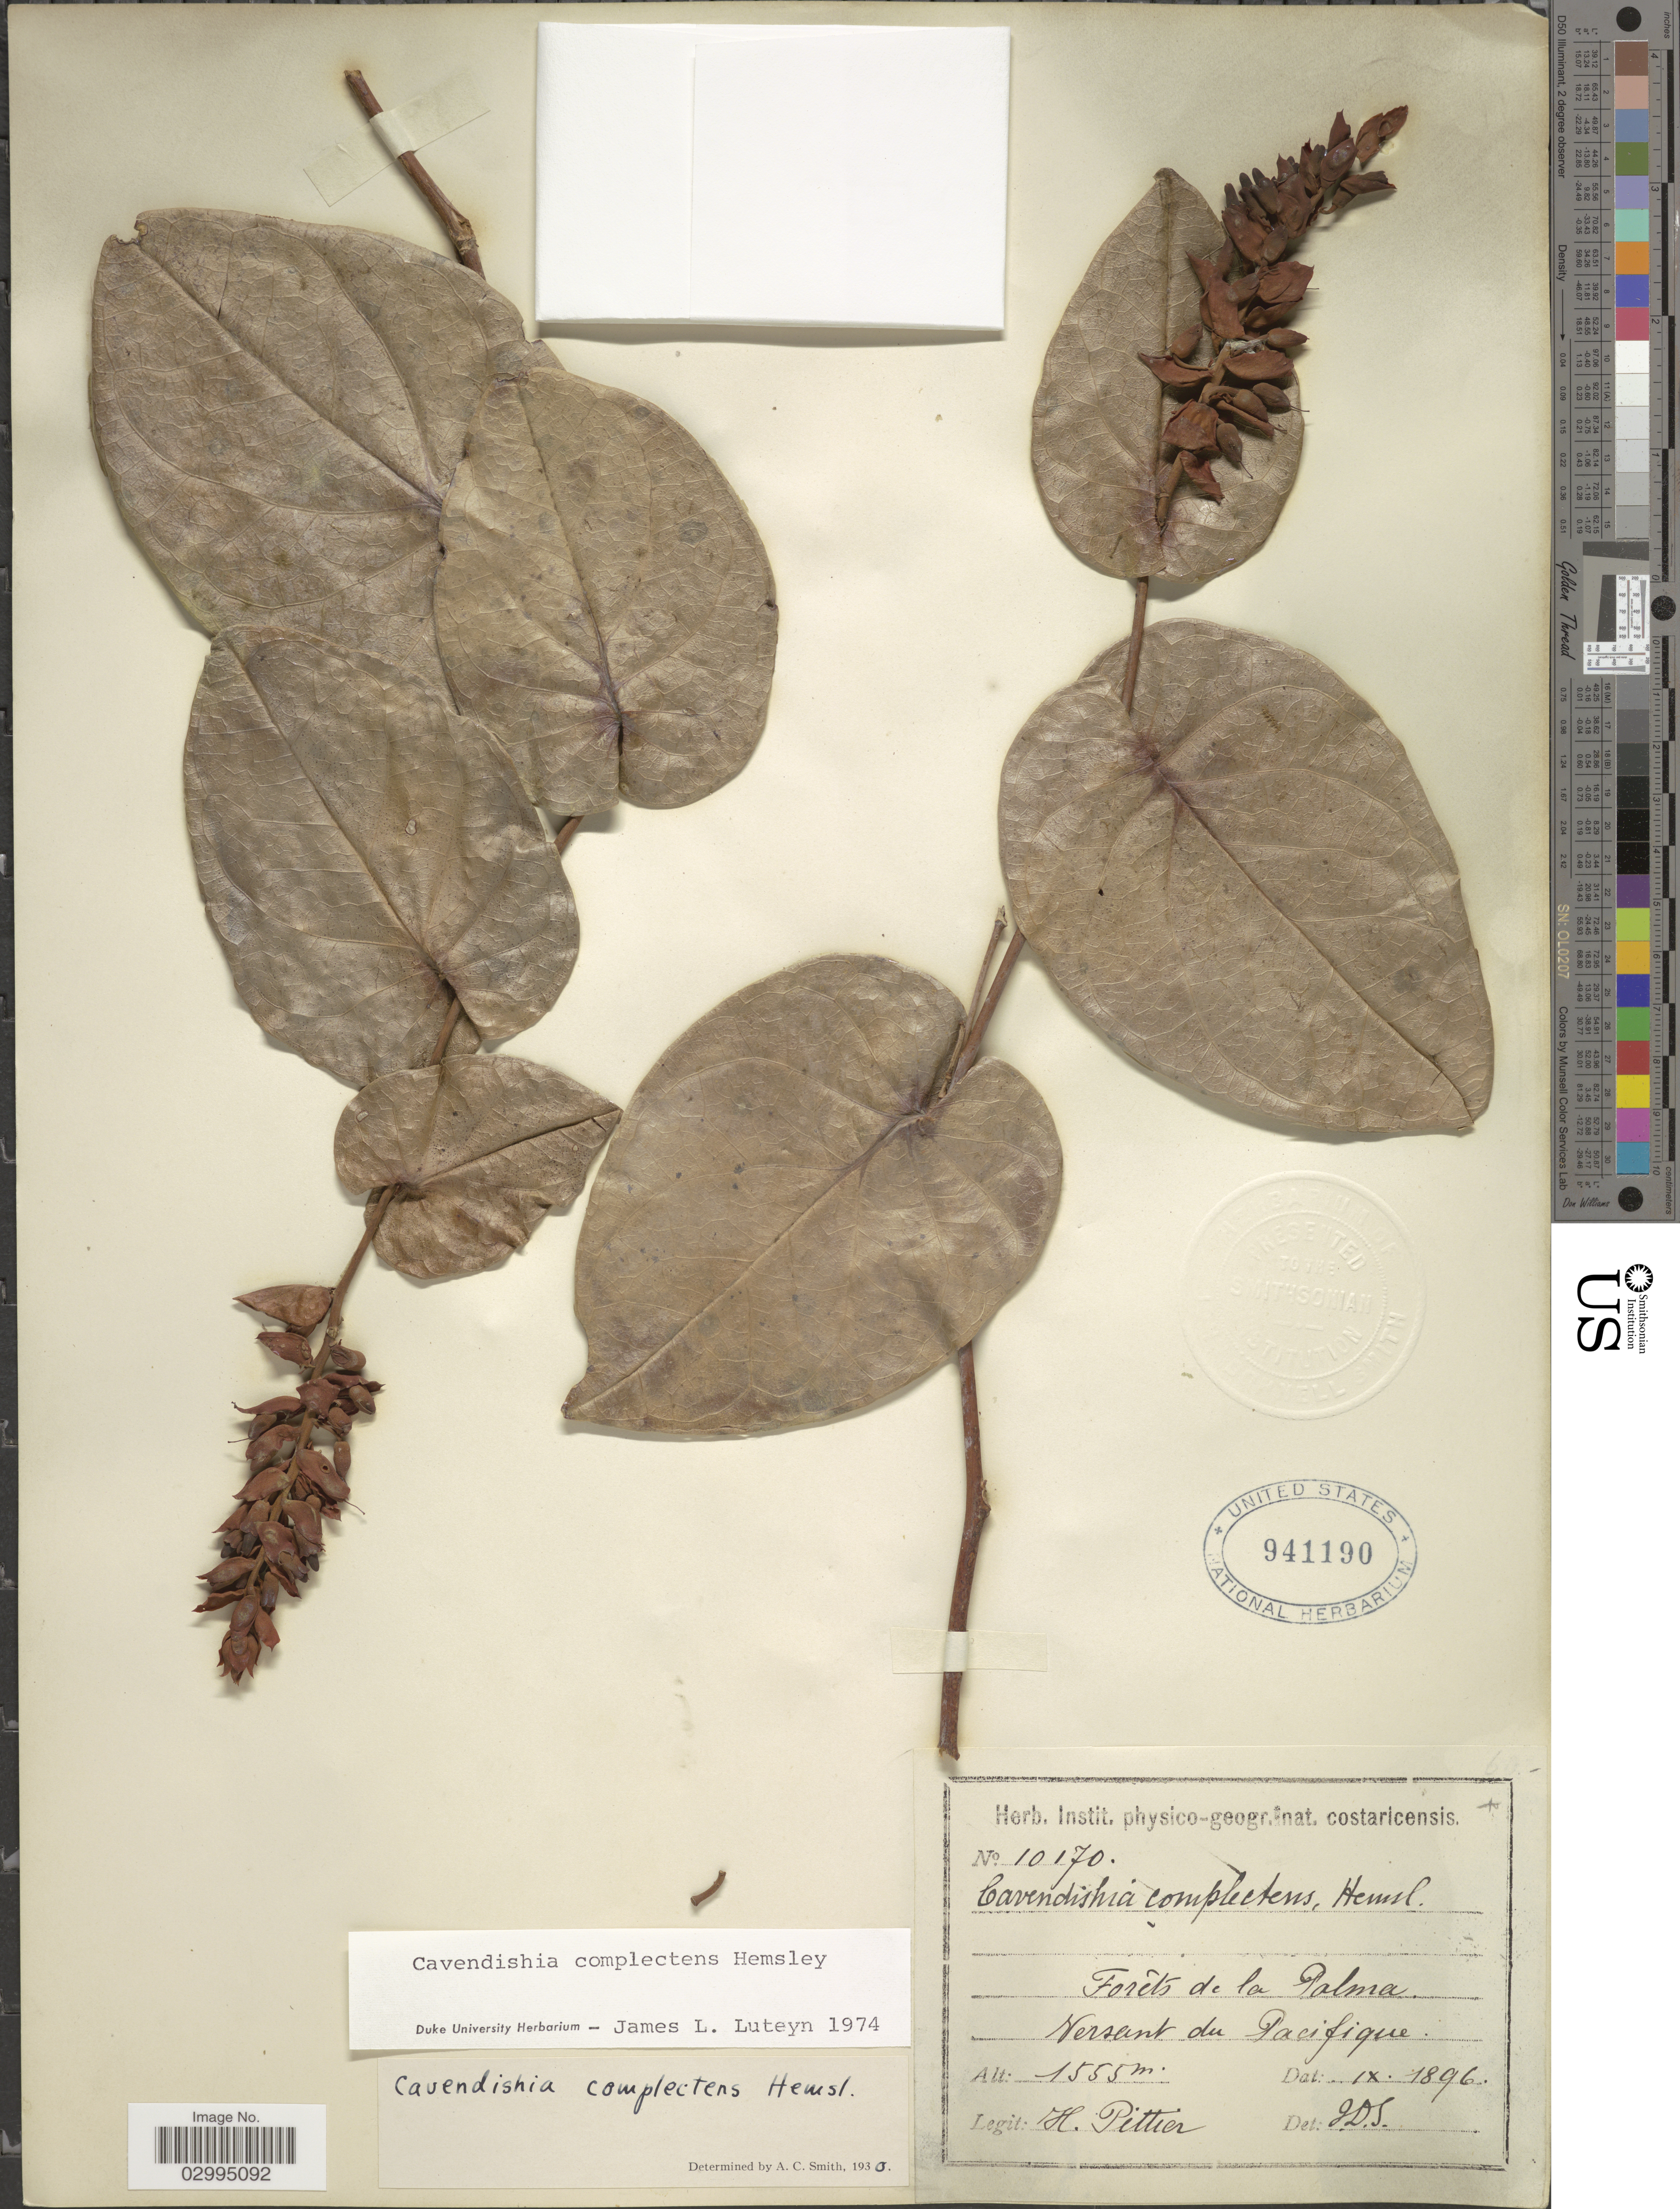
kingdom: Plantae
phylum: Tracheophyta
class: Magnoliopsida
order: Ericales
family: Ericaceae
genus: Cavendishia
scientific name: Cavendishia complectens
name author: Hemsl.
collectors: H. F. Pittier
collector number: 10170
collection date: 1896-09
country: Costa Rica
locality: Forest de la Palma. Versant du Pacifique.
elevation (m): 1555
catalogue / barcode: US 941190